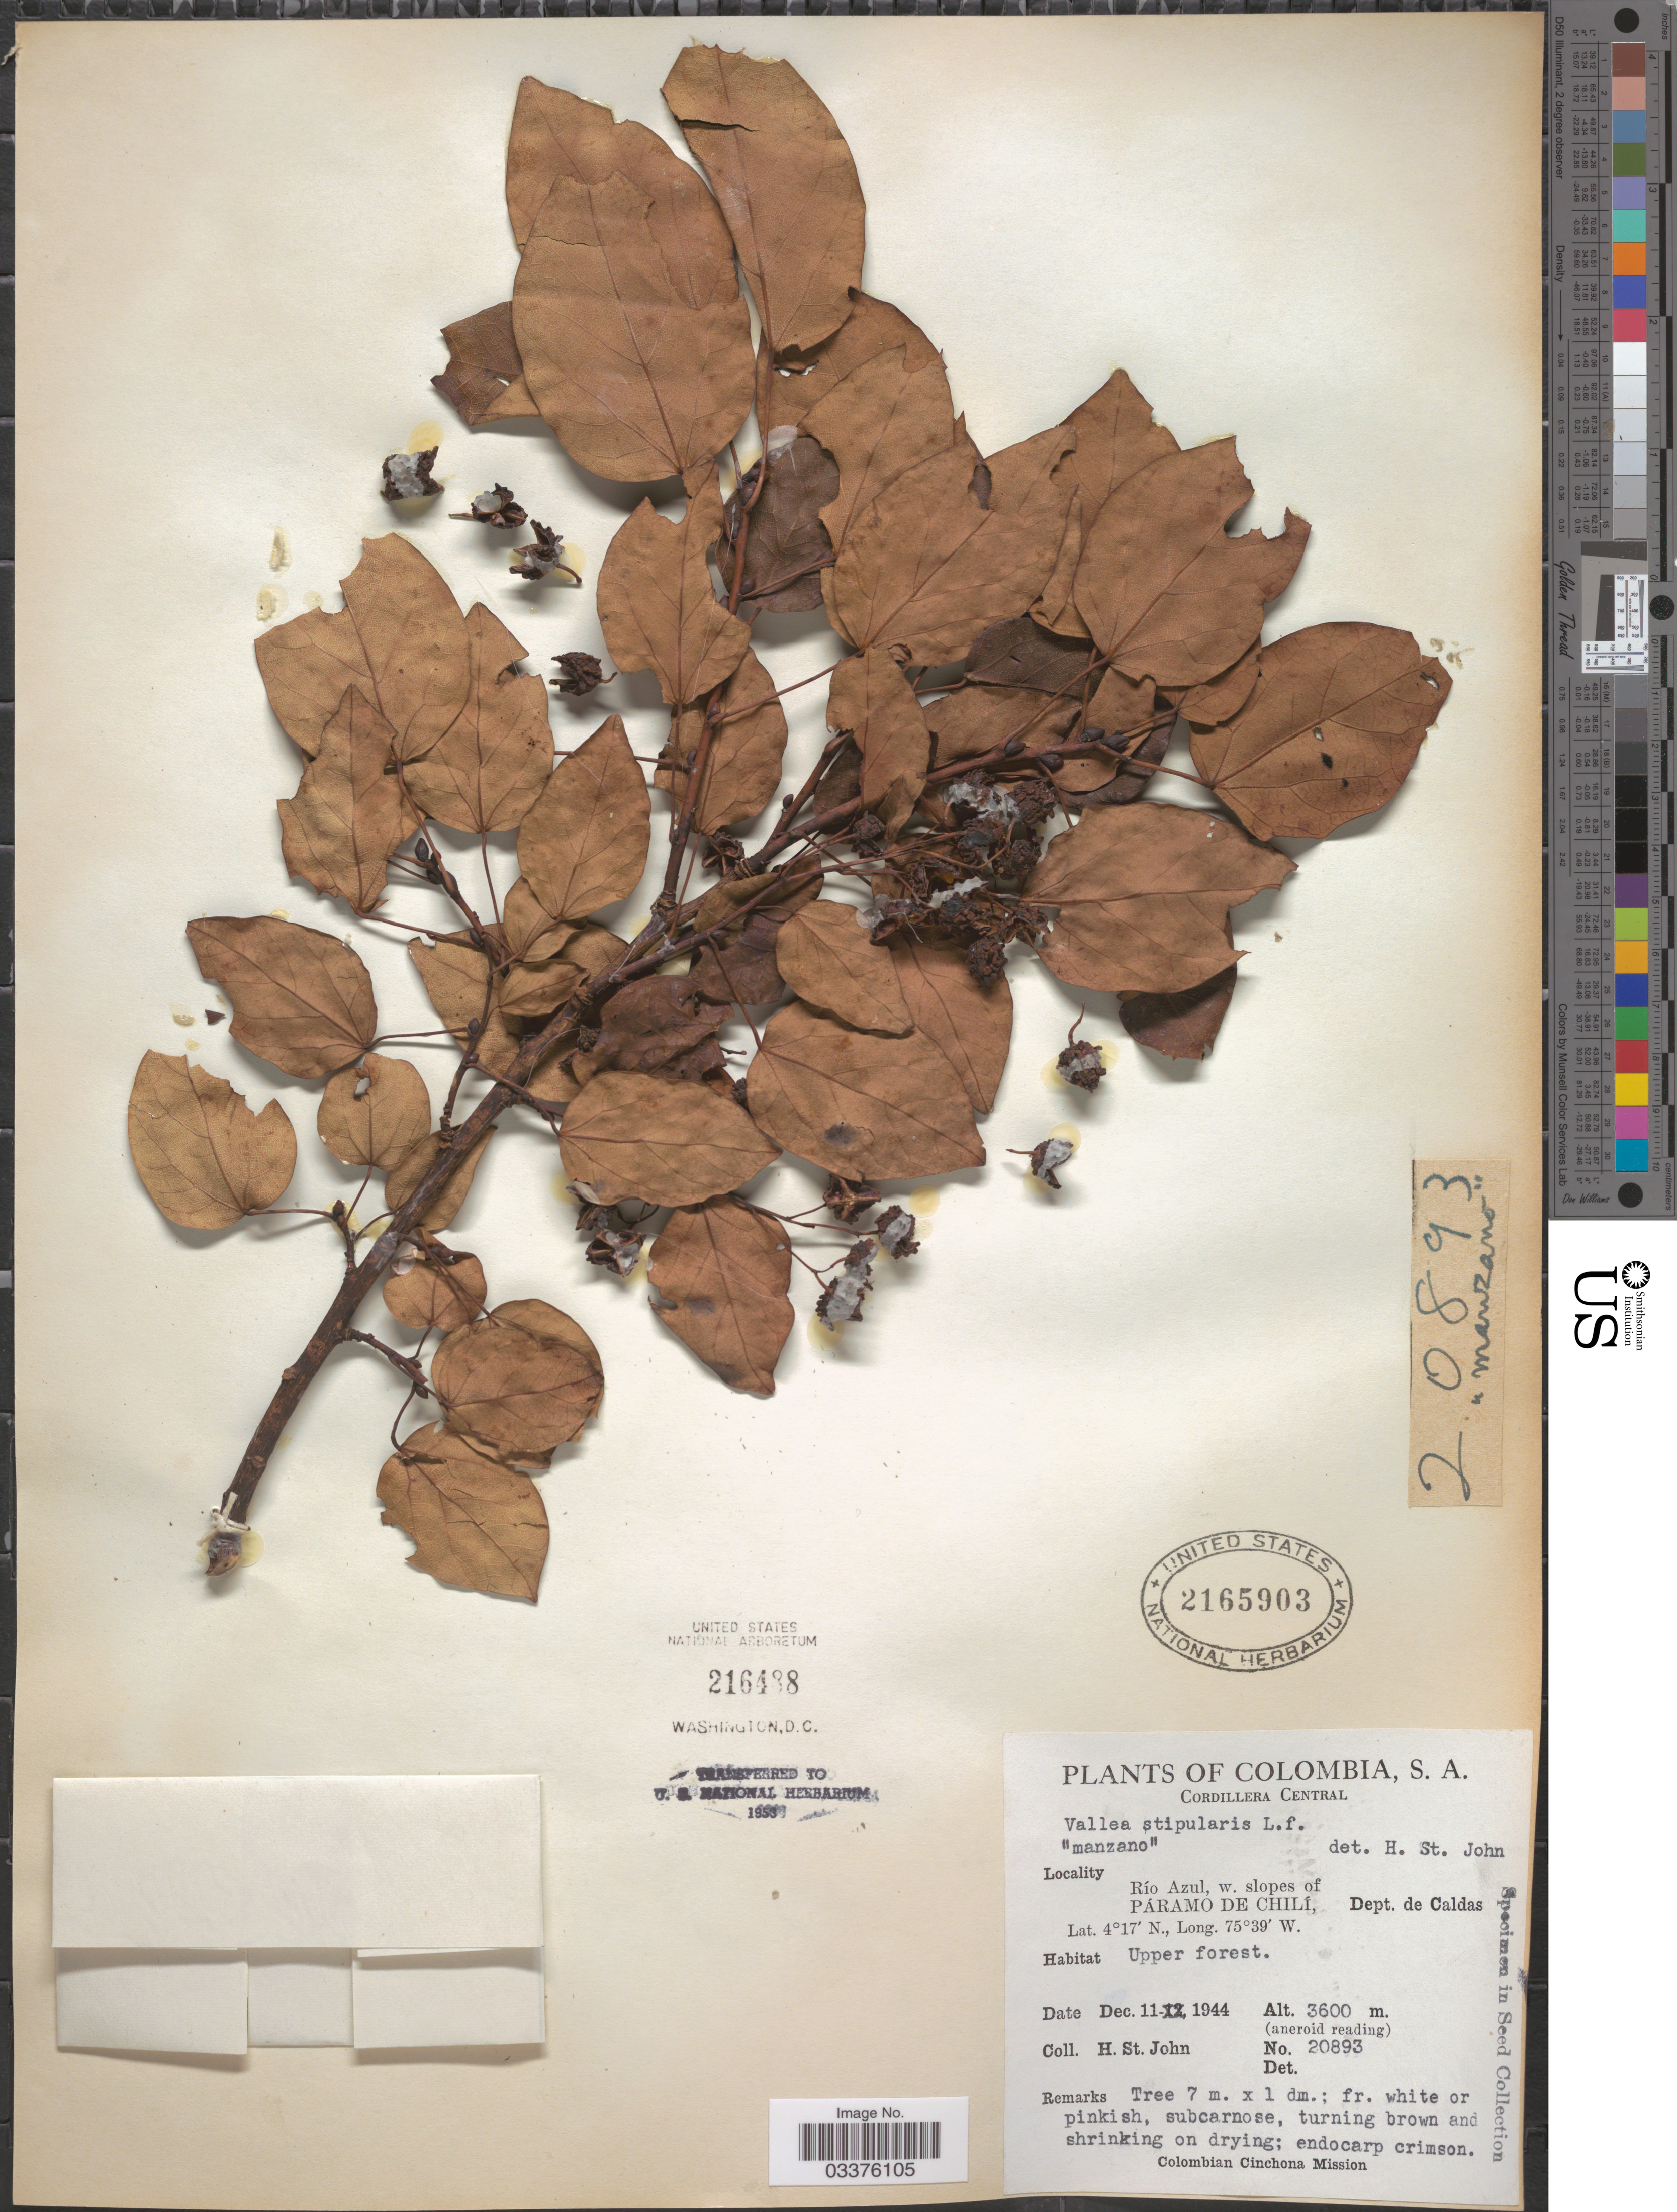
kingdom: Plantae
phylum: Tracheophyta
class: Magnoliopsida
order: Oxalidales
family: Elaeocarpaceae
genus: Vallea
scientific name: Vallea stipularis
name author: L. f.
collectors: H. St. John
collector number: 20893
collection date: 1944-12-11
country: Colombia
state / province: Caldas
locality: Cordillera Central, Río Azul, w. slopes of Páramo de Chilí, Dept. de Caldas.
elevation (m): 3600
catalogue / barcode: US 2165903